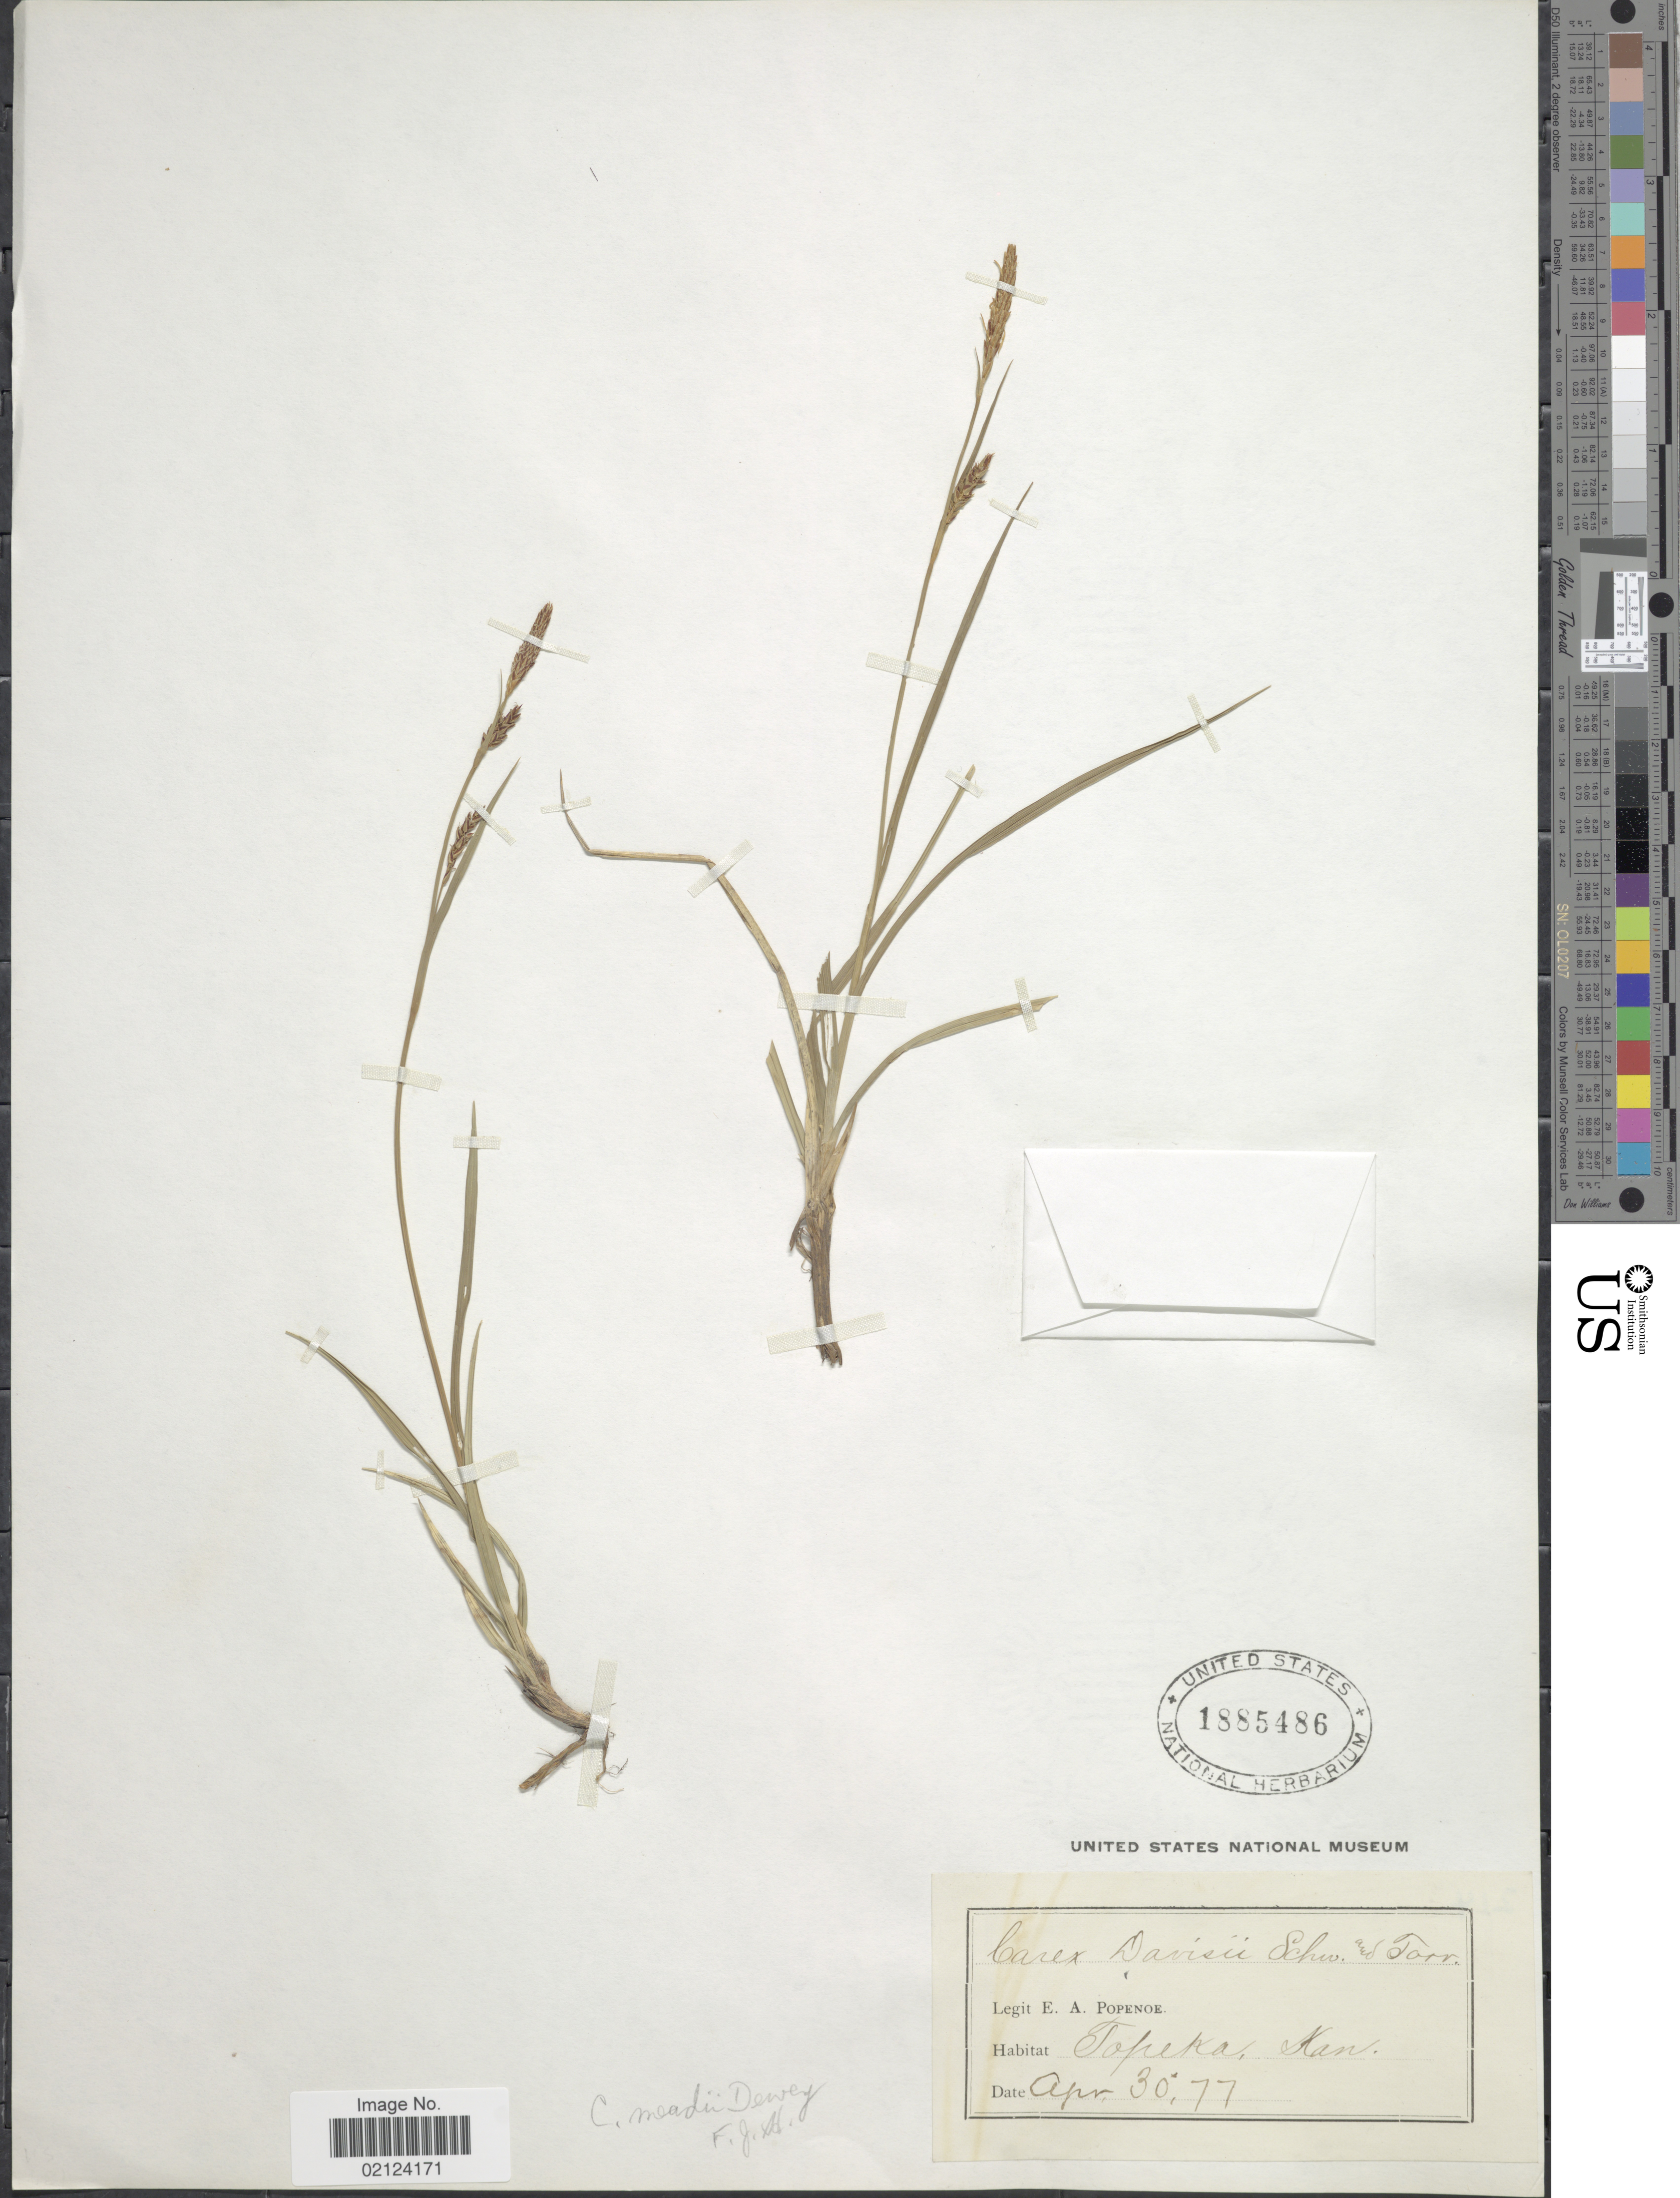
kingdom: Plantae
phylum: Tracheophyta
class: Liliopsida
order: Poales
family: Cyperaceae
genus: Carex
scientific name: Carex meadii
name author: Dewey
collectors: E. A. Popenoe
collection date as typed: Transcribed d/m/y: 30/4/77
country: United States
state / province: Kansas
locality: Topeka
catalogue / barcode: US 1885486